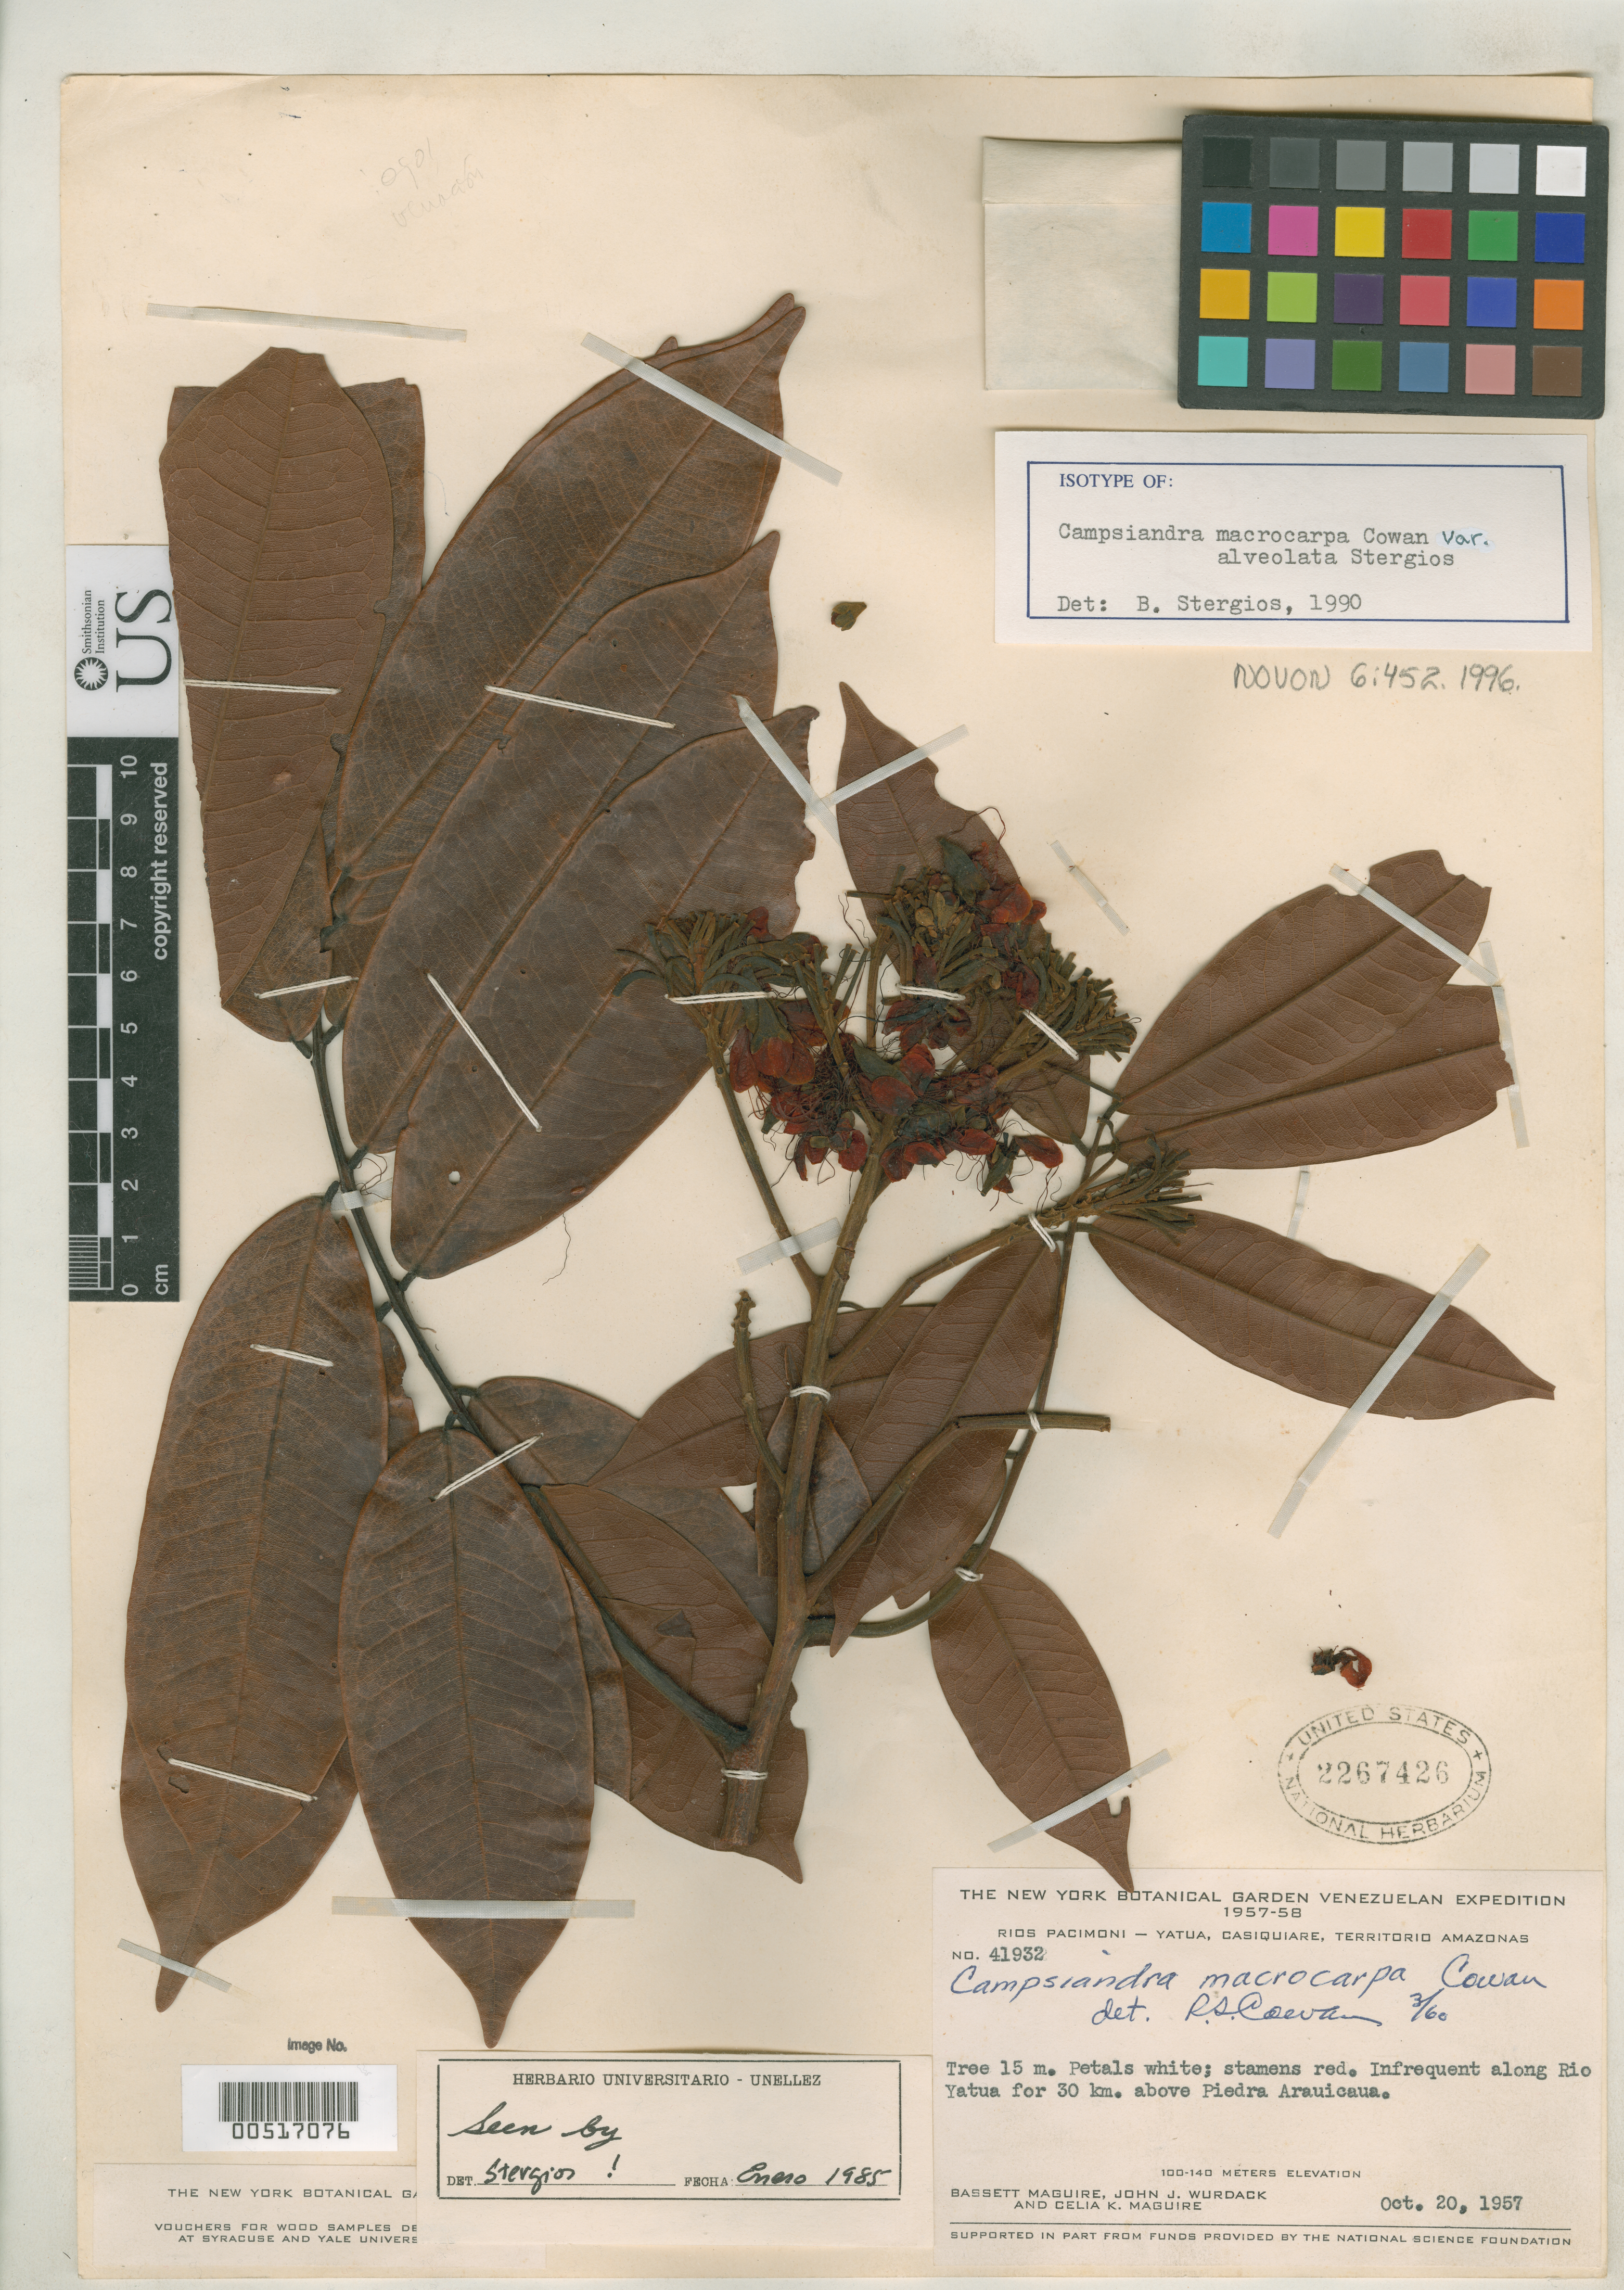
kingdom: Plantae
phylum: Tracheophyta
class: Magnoliopsida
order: Fabales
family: Fabaceae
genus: Campsiandra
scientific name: Campsiandra macrocarpa var. alveolata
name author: Stergios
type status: Isotype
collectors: B. Maguire, J. J. Wurdack & C. K. Maguire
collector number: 41932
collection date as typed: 20 Oct 1957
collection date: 1957-10-20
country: Venezuela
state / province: Amazonas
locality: Rio Yatua for 30 km above Piedra Acauicaua.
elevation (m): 100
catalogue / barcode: US 2267426